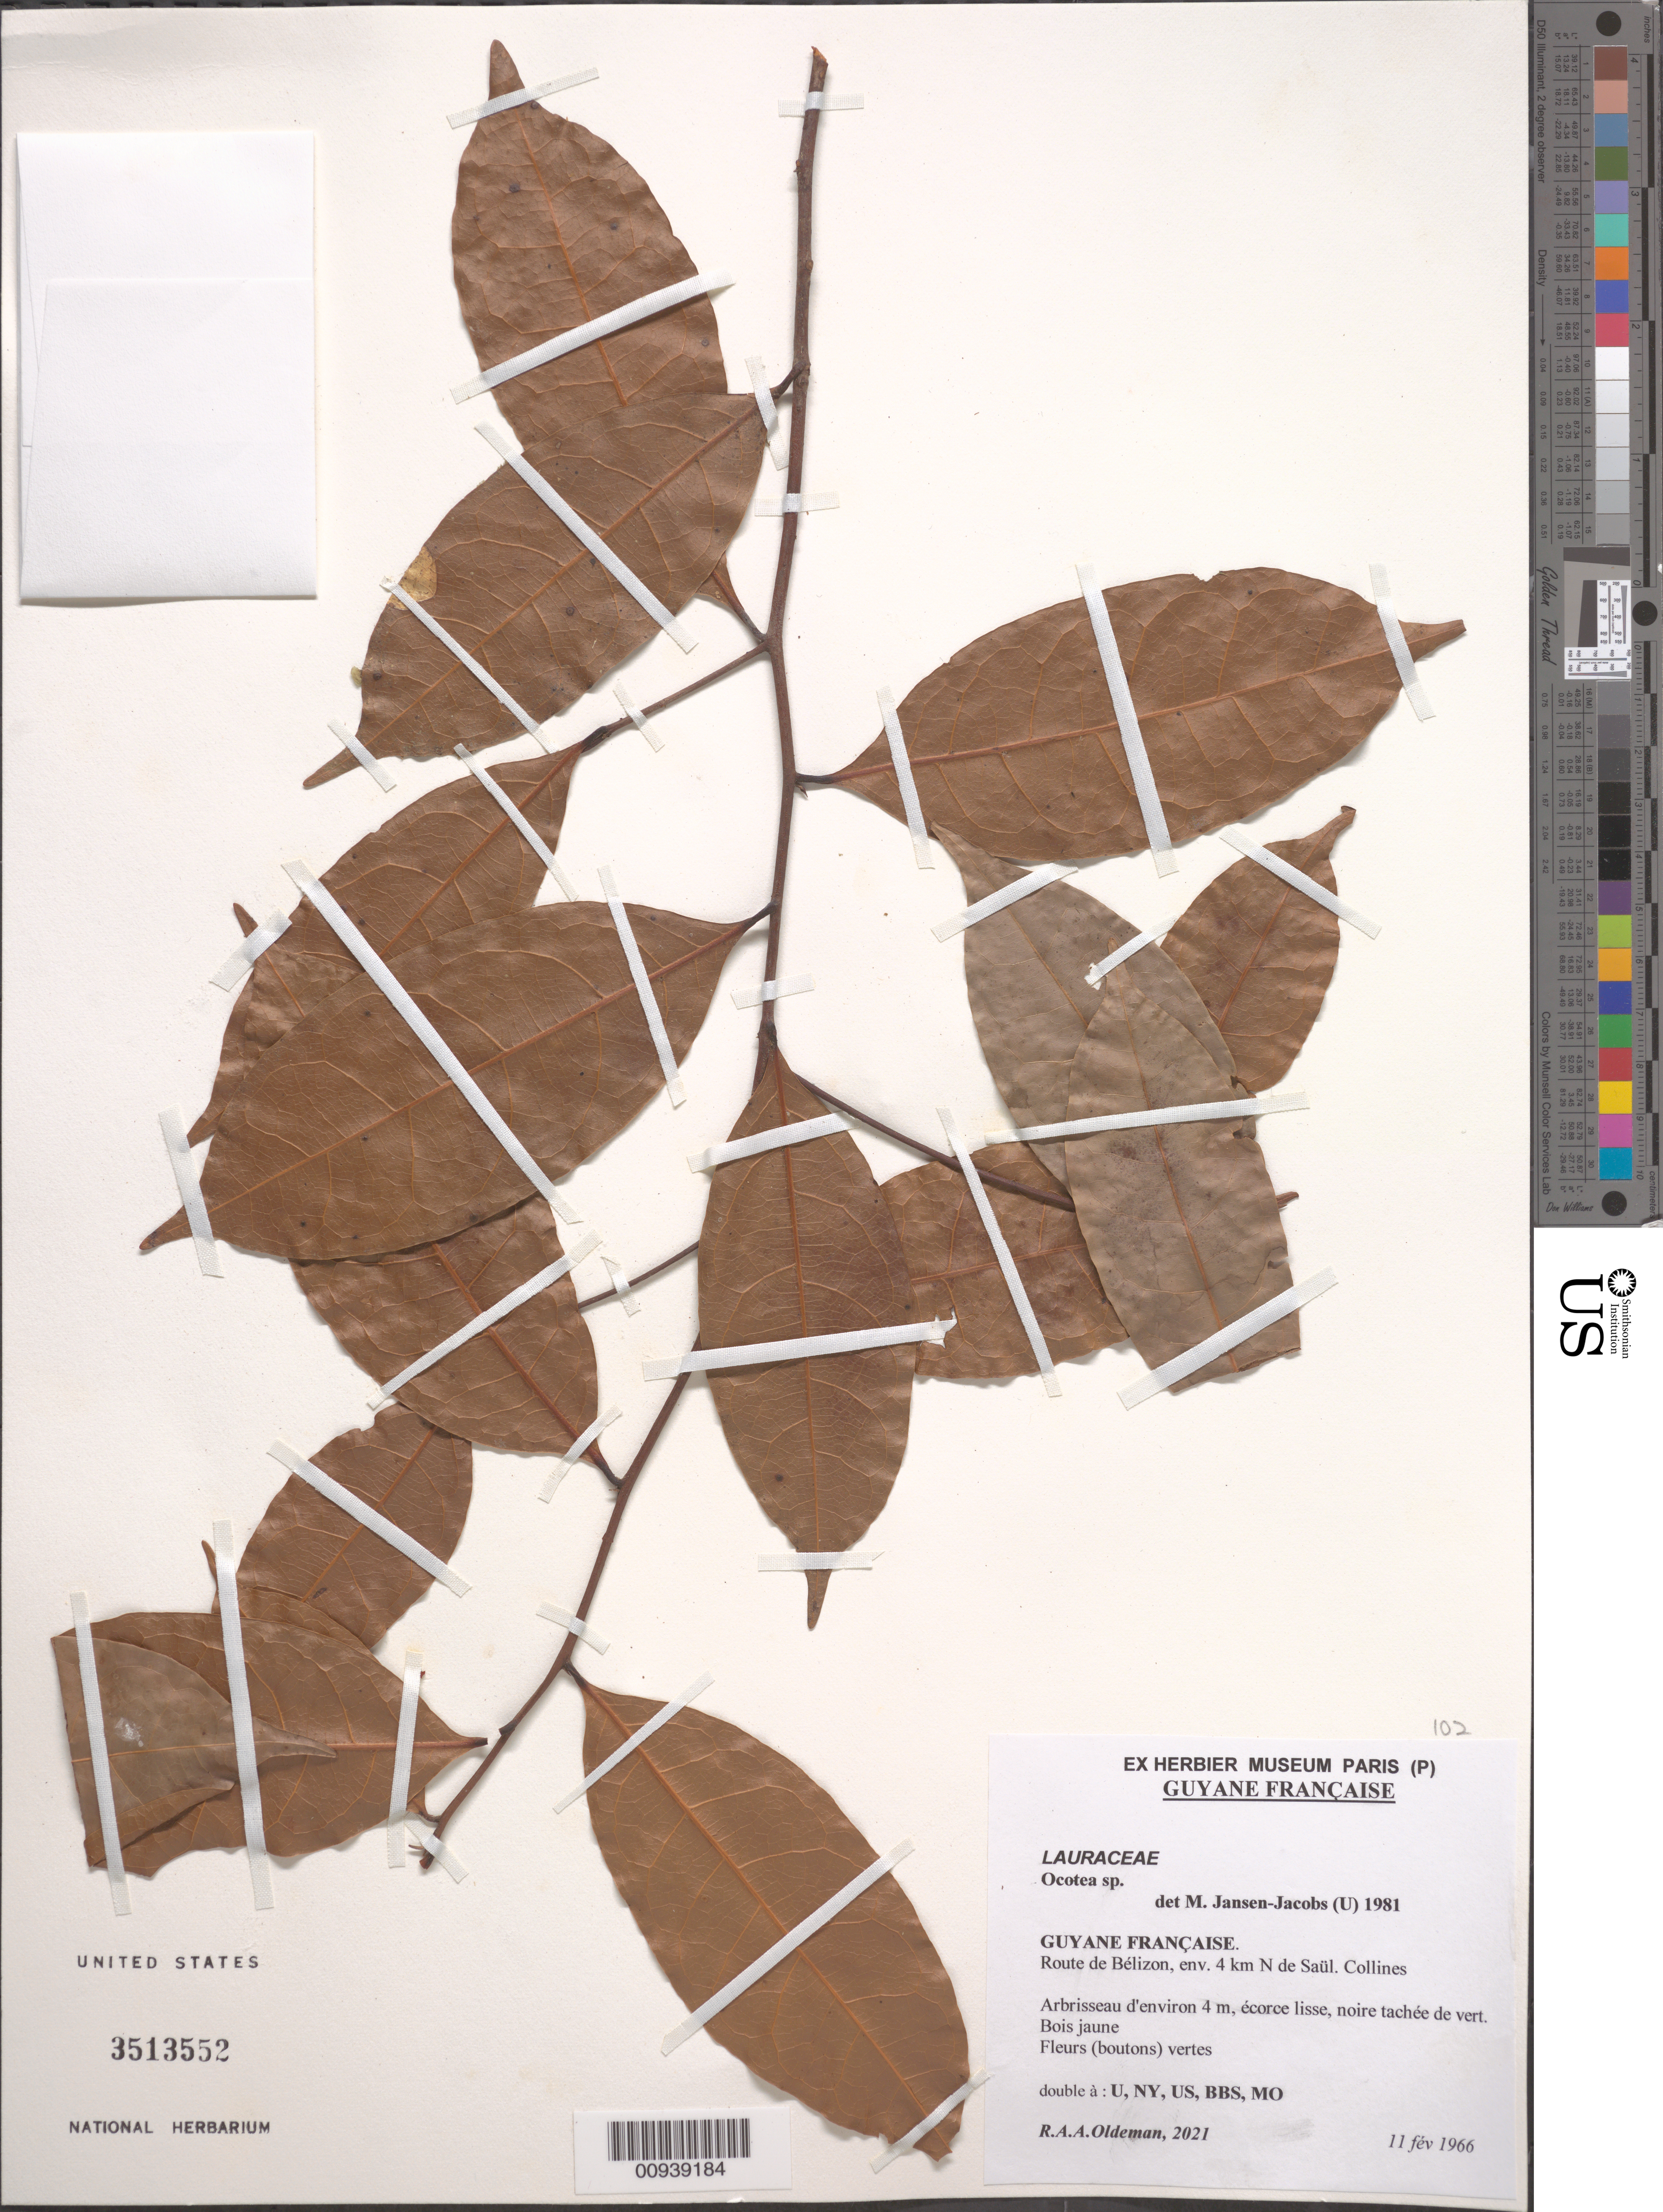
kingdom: Plantae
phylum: Tracheophyta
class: Magnoliopsida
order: Laurales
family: Lauraceae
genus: Ocotea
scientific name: Ocotea sp.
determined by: Jansen-Jacobs, M. J., (U), Nationaal Herbarium Nederland, Utrecht University branch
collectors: R. Oldeman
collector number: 2021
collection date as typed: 11-Feb-66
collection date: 1966-02-11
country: French Guiana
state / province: Saint-Laurent-du-Maroni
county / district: Saül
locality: Route de Bélizon, env. 4 km N de Saül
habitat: Collines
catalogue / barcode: US 3513552